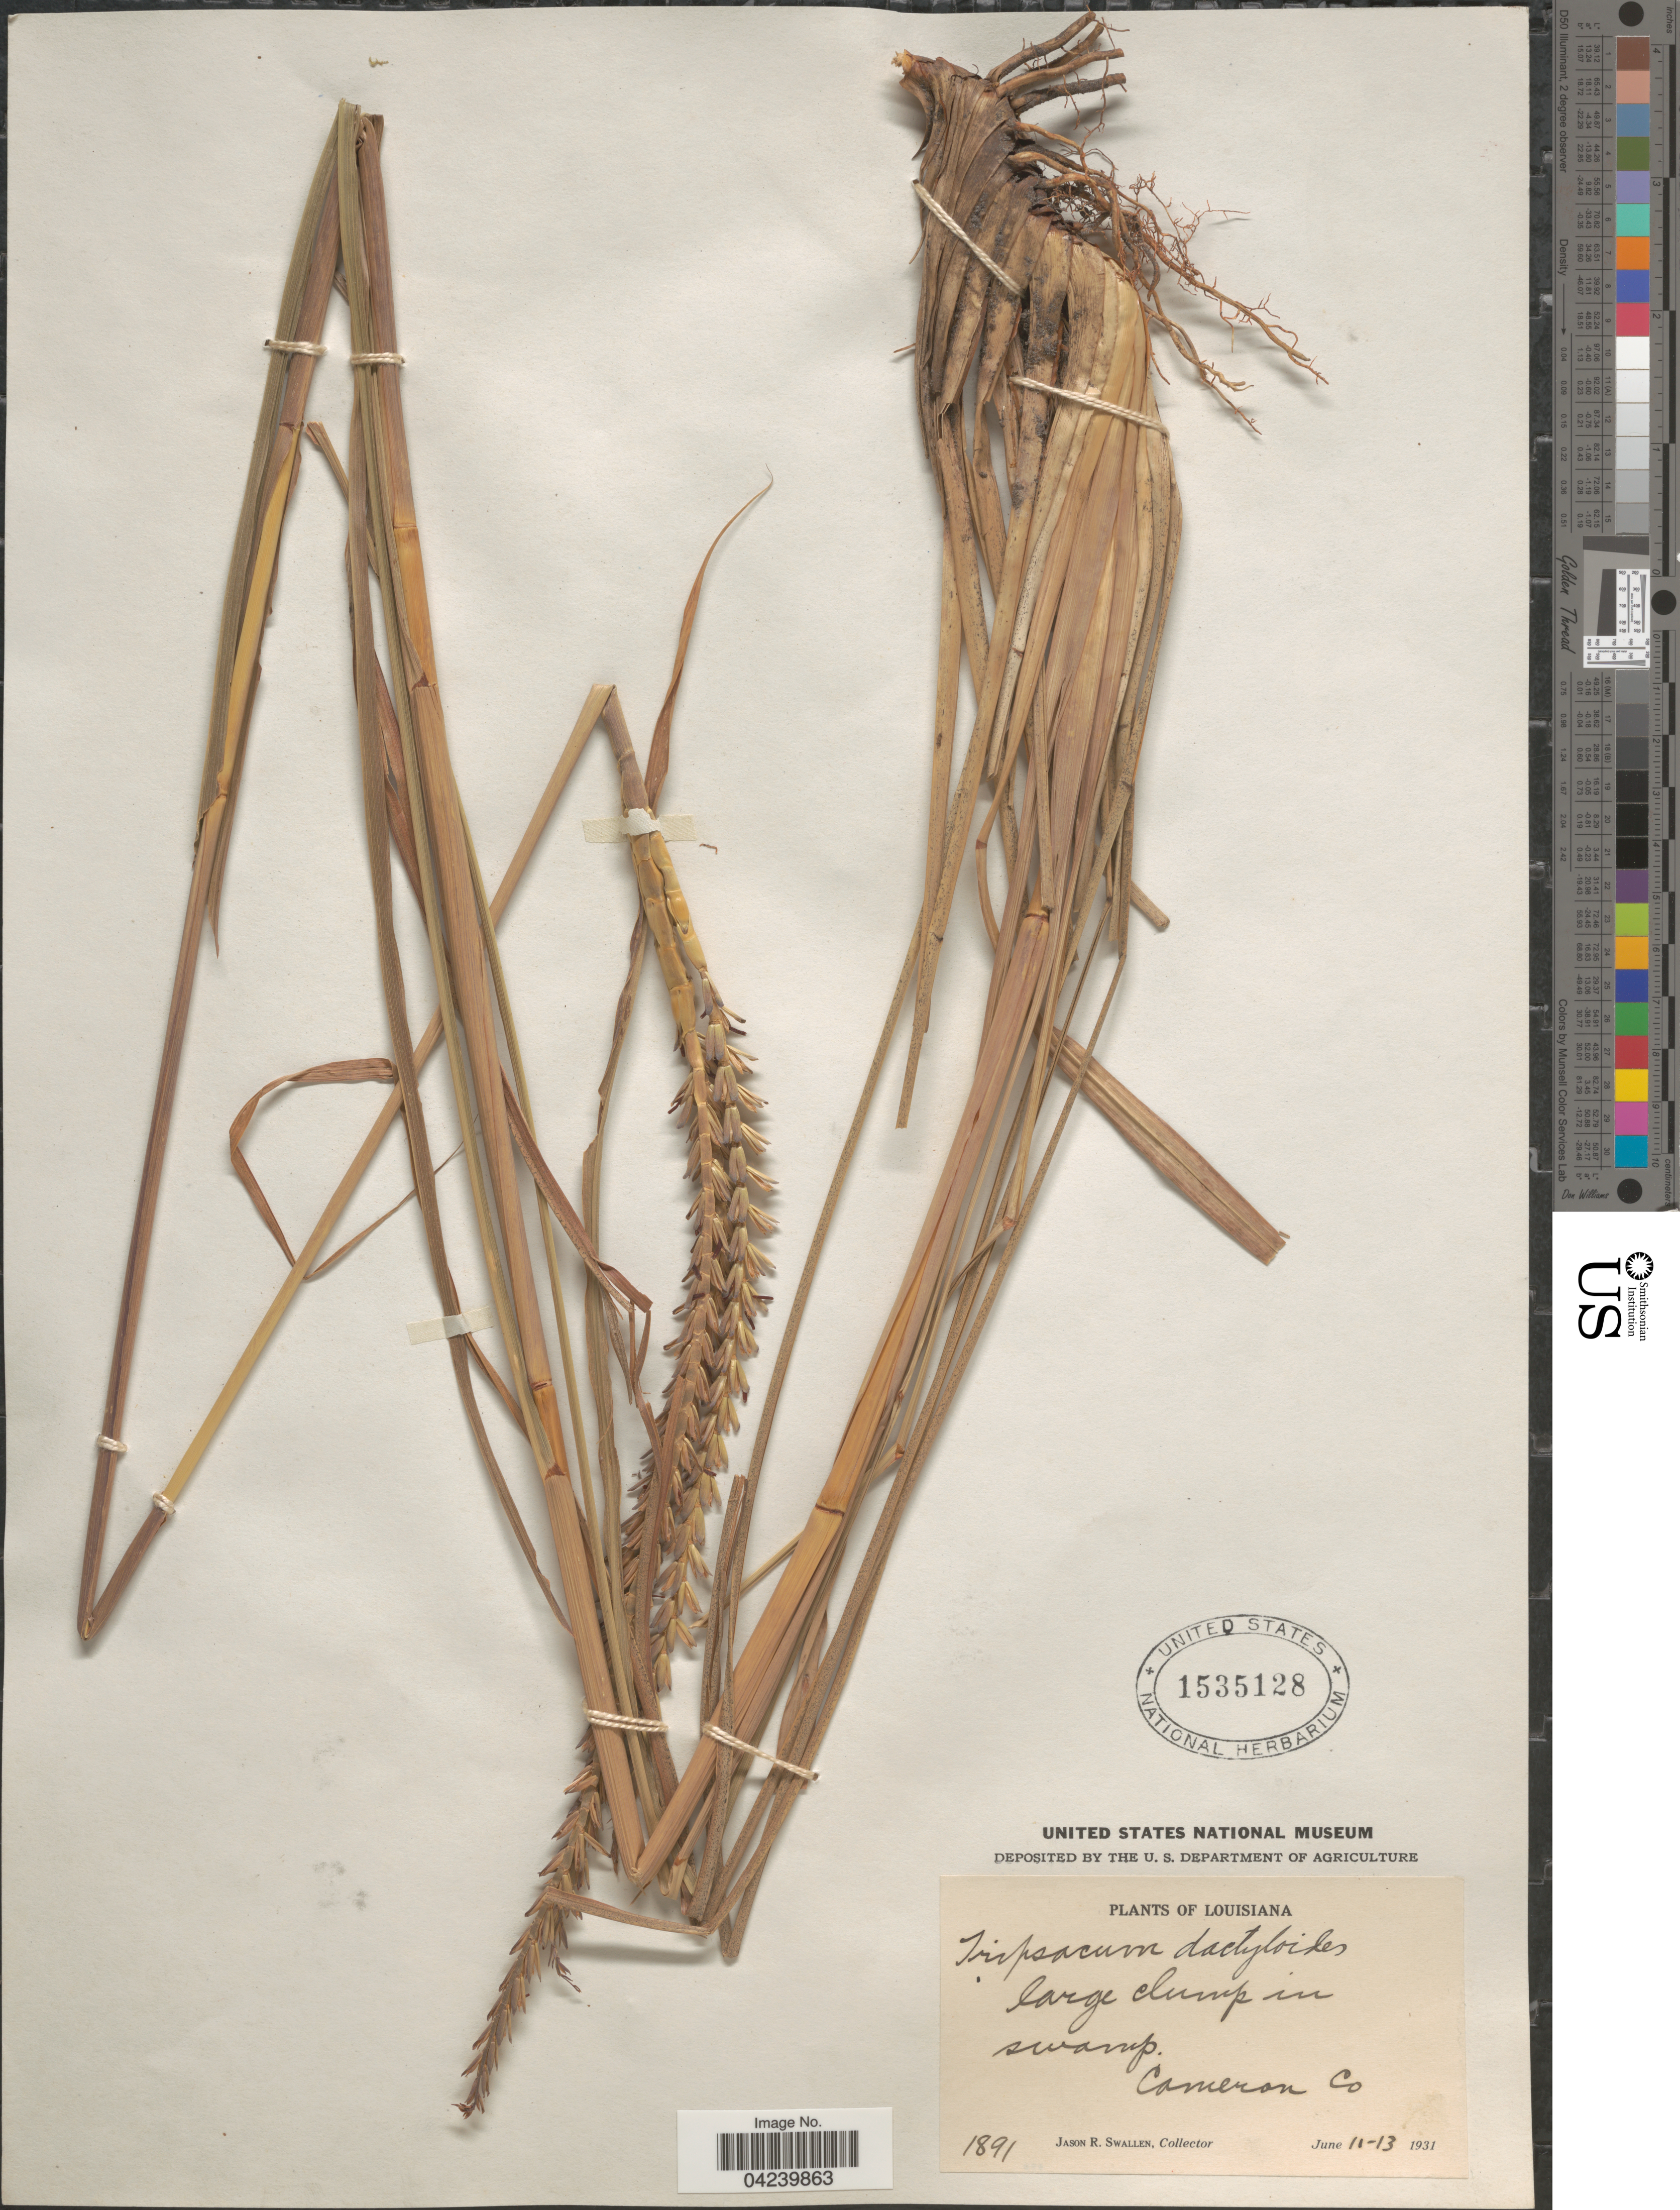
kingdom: Plantae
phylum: Tracheophyta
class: Liliopsida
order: Poales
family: Poaceae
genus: Tripsacum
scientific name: Tripsacum dactyloides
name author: (L.) L.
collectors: J. R. Swallen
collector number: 1891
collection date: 1931-06-11/1931-06-13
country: United States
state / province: Louisiana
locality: In swamp, Cameron Co.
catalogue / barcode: US 1535128